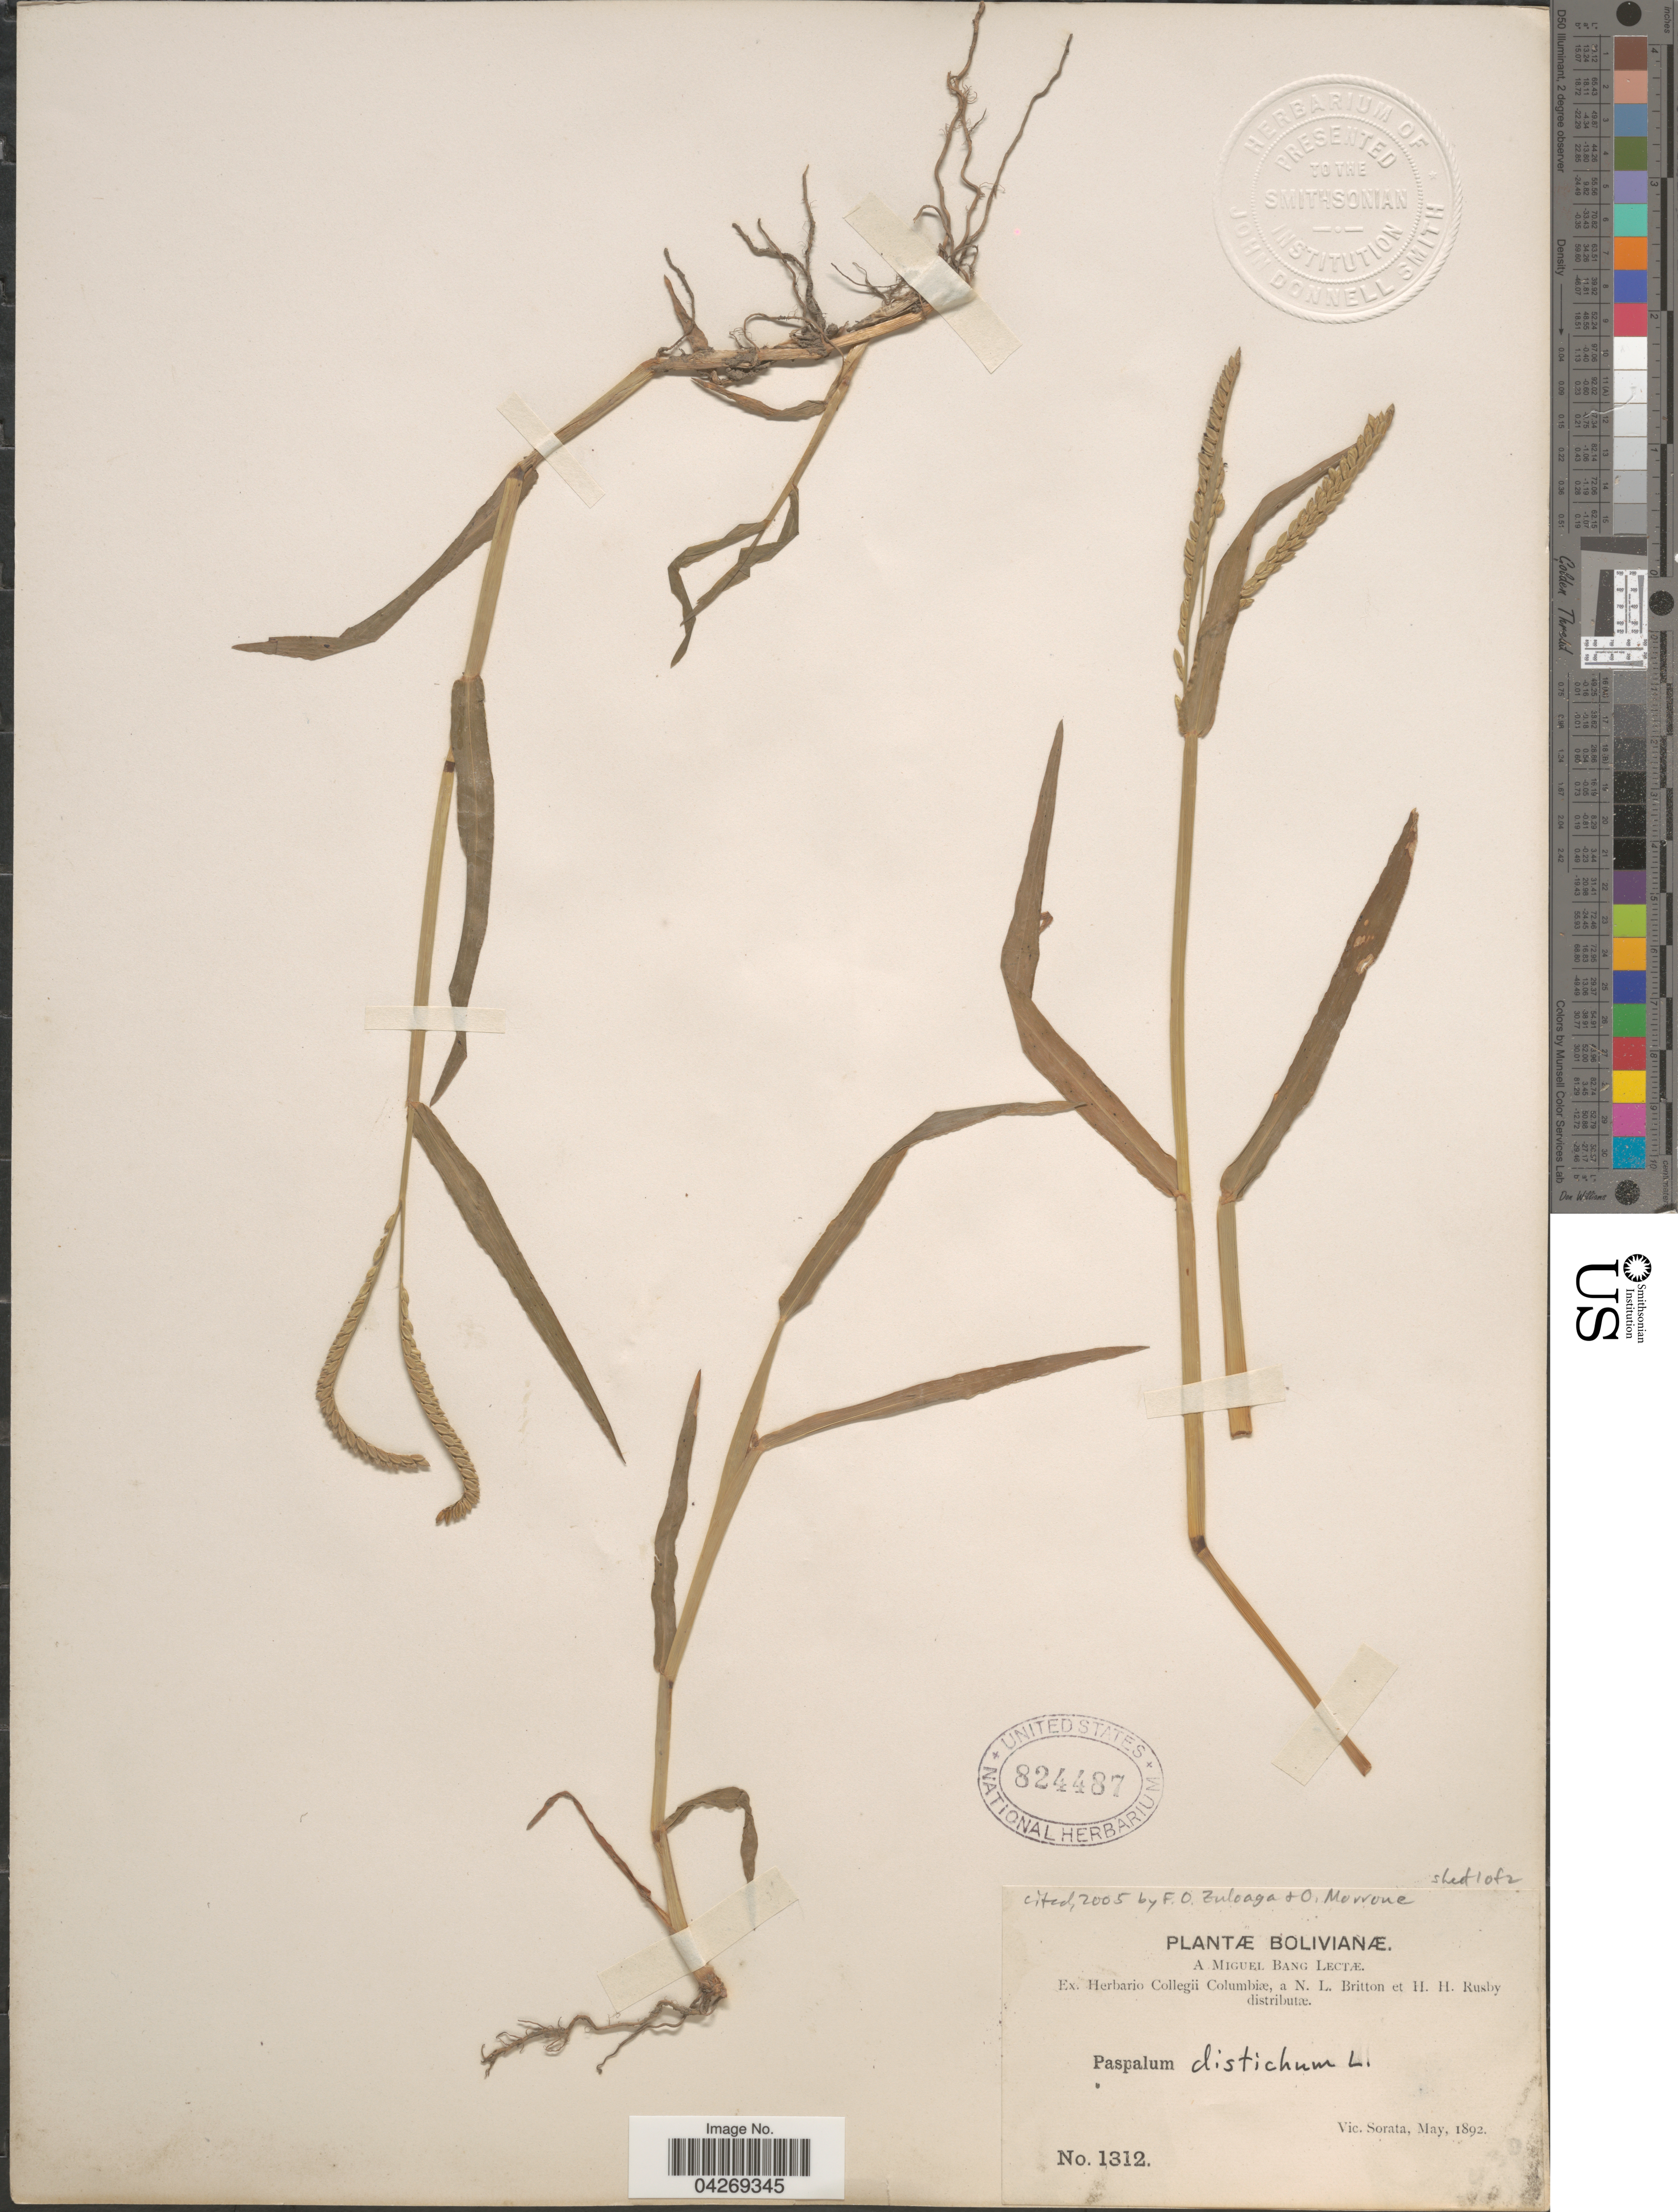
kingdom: Plantae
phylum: Tracheophyta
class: Liliopsida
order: Poales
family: Poaceae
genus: Paspalum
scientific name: Paspalum distichum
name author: L.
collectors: M. Bang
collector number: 1312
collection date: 1892-05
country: Bolivia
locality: Vic. Sorata.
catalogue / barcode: US 824487